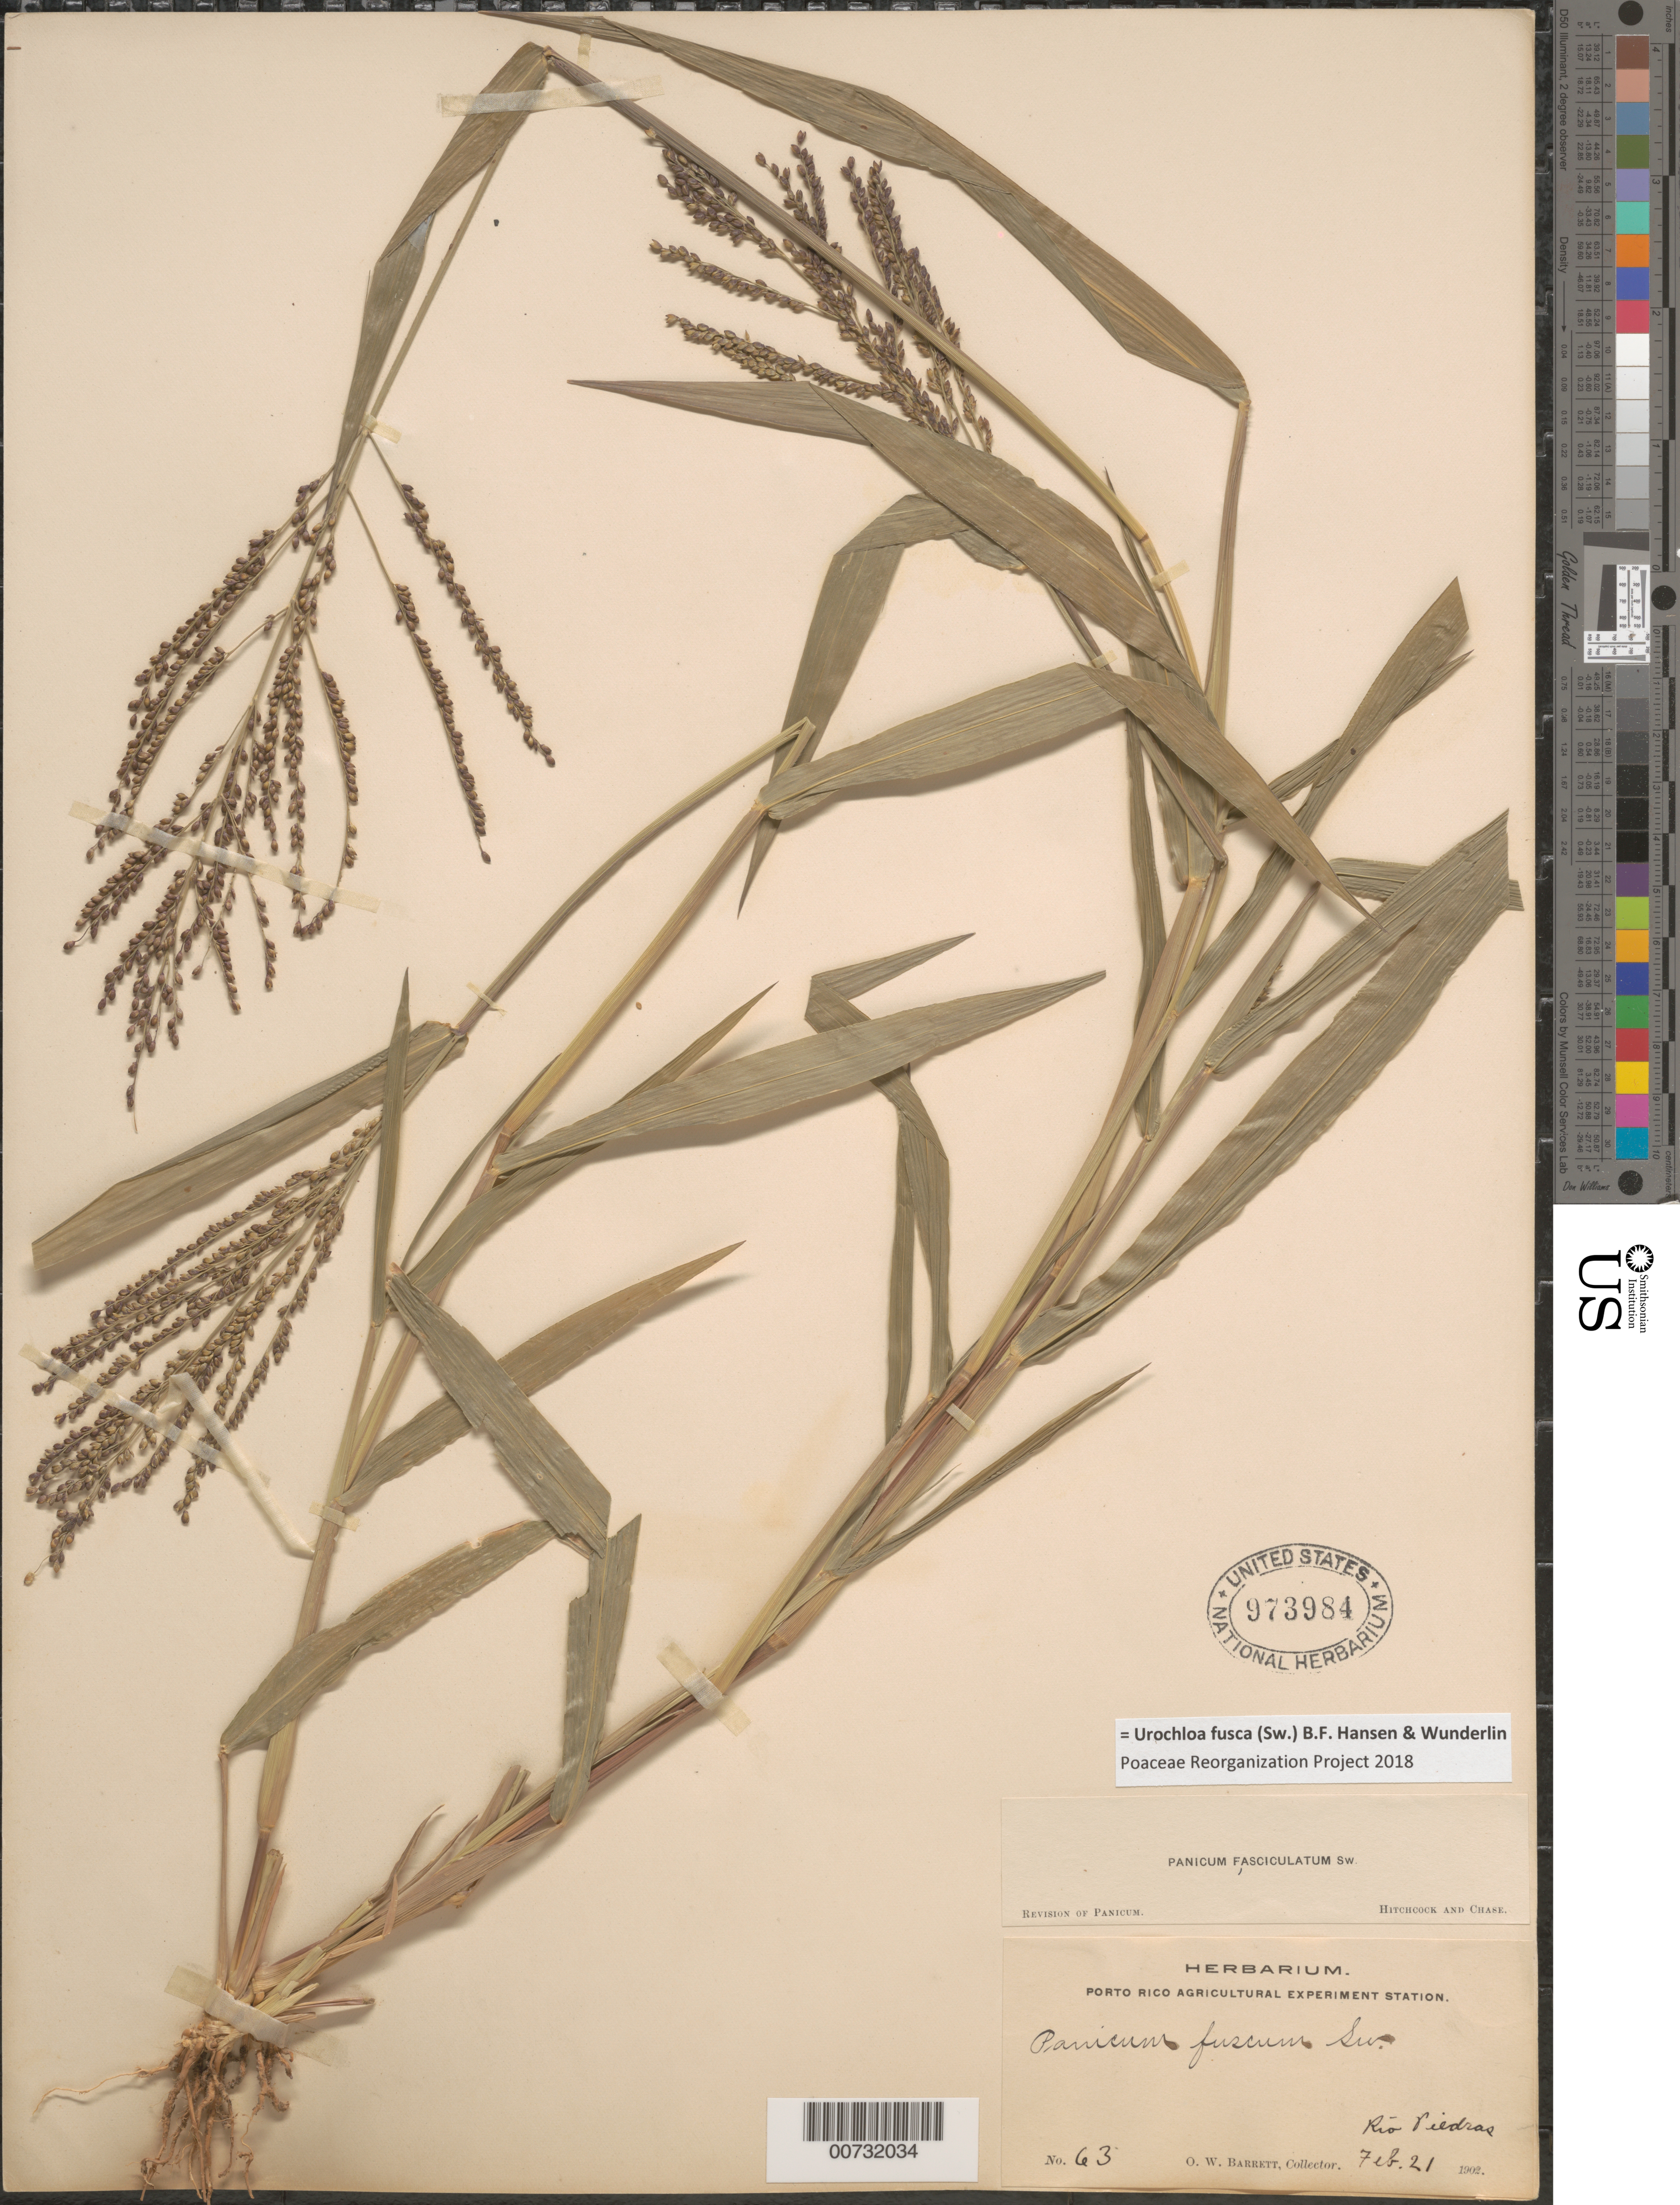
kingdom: Plantae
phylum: Tracheophyta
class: Liliopsida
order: Poales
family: Poaceae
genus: Urochloa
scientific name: Urochloa fusca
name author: (Sw.) B.F. Hansen & Wunderlin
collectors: O. Barrett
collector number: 63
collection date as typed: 21 Feb 1902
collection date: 1902-02-21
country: Puerto Rico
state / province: San Juan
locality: Puerto Rico Agric. Exp. Station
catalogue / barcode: US 973984